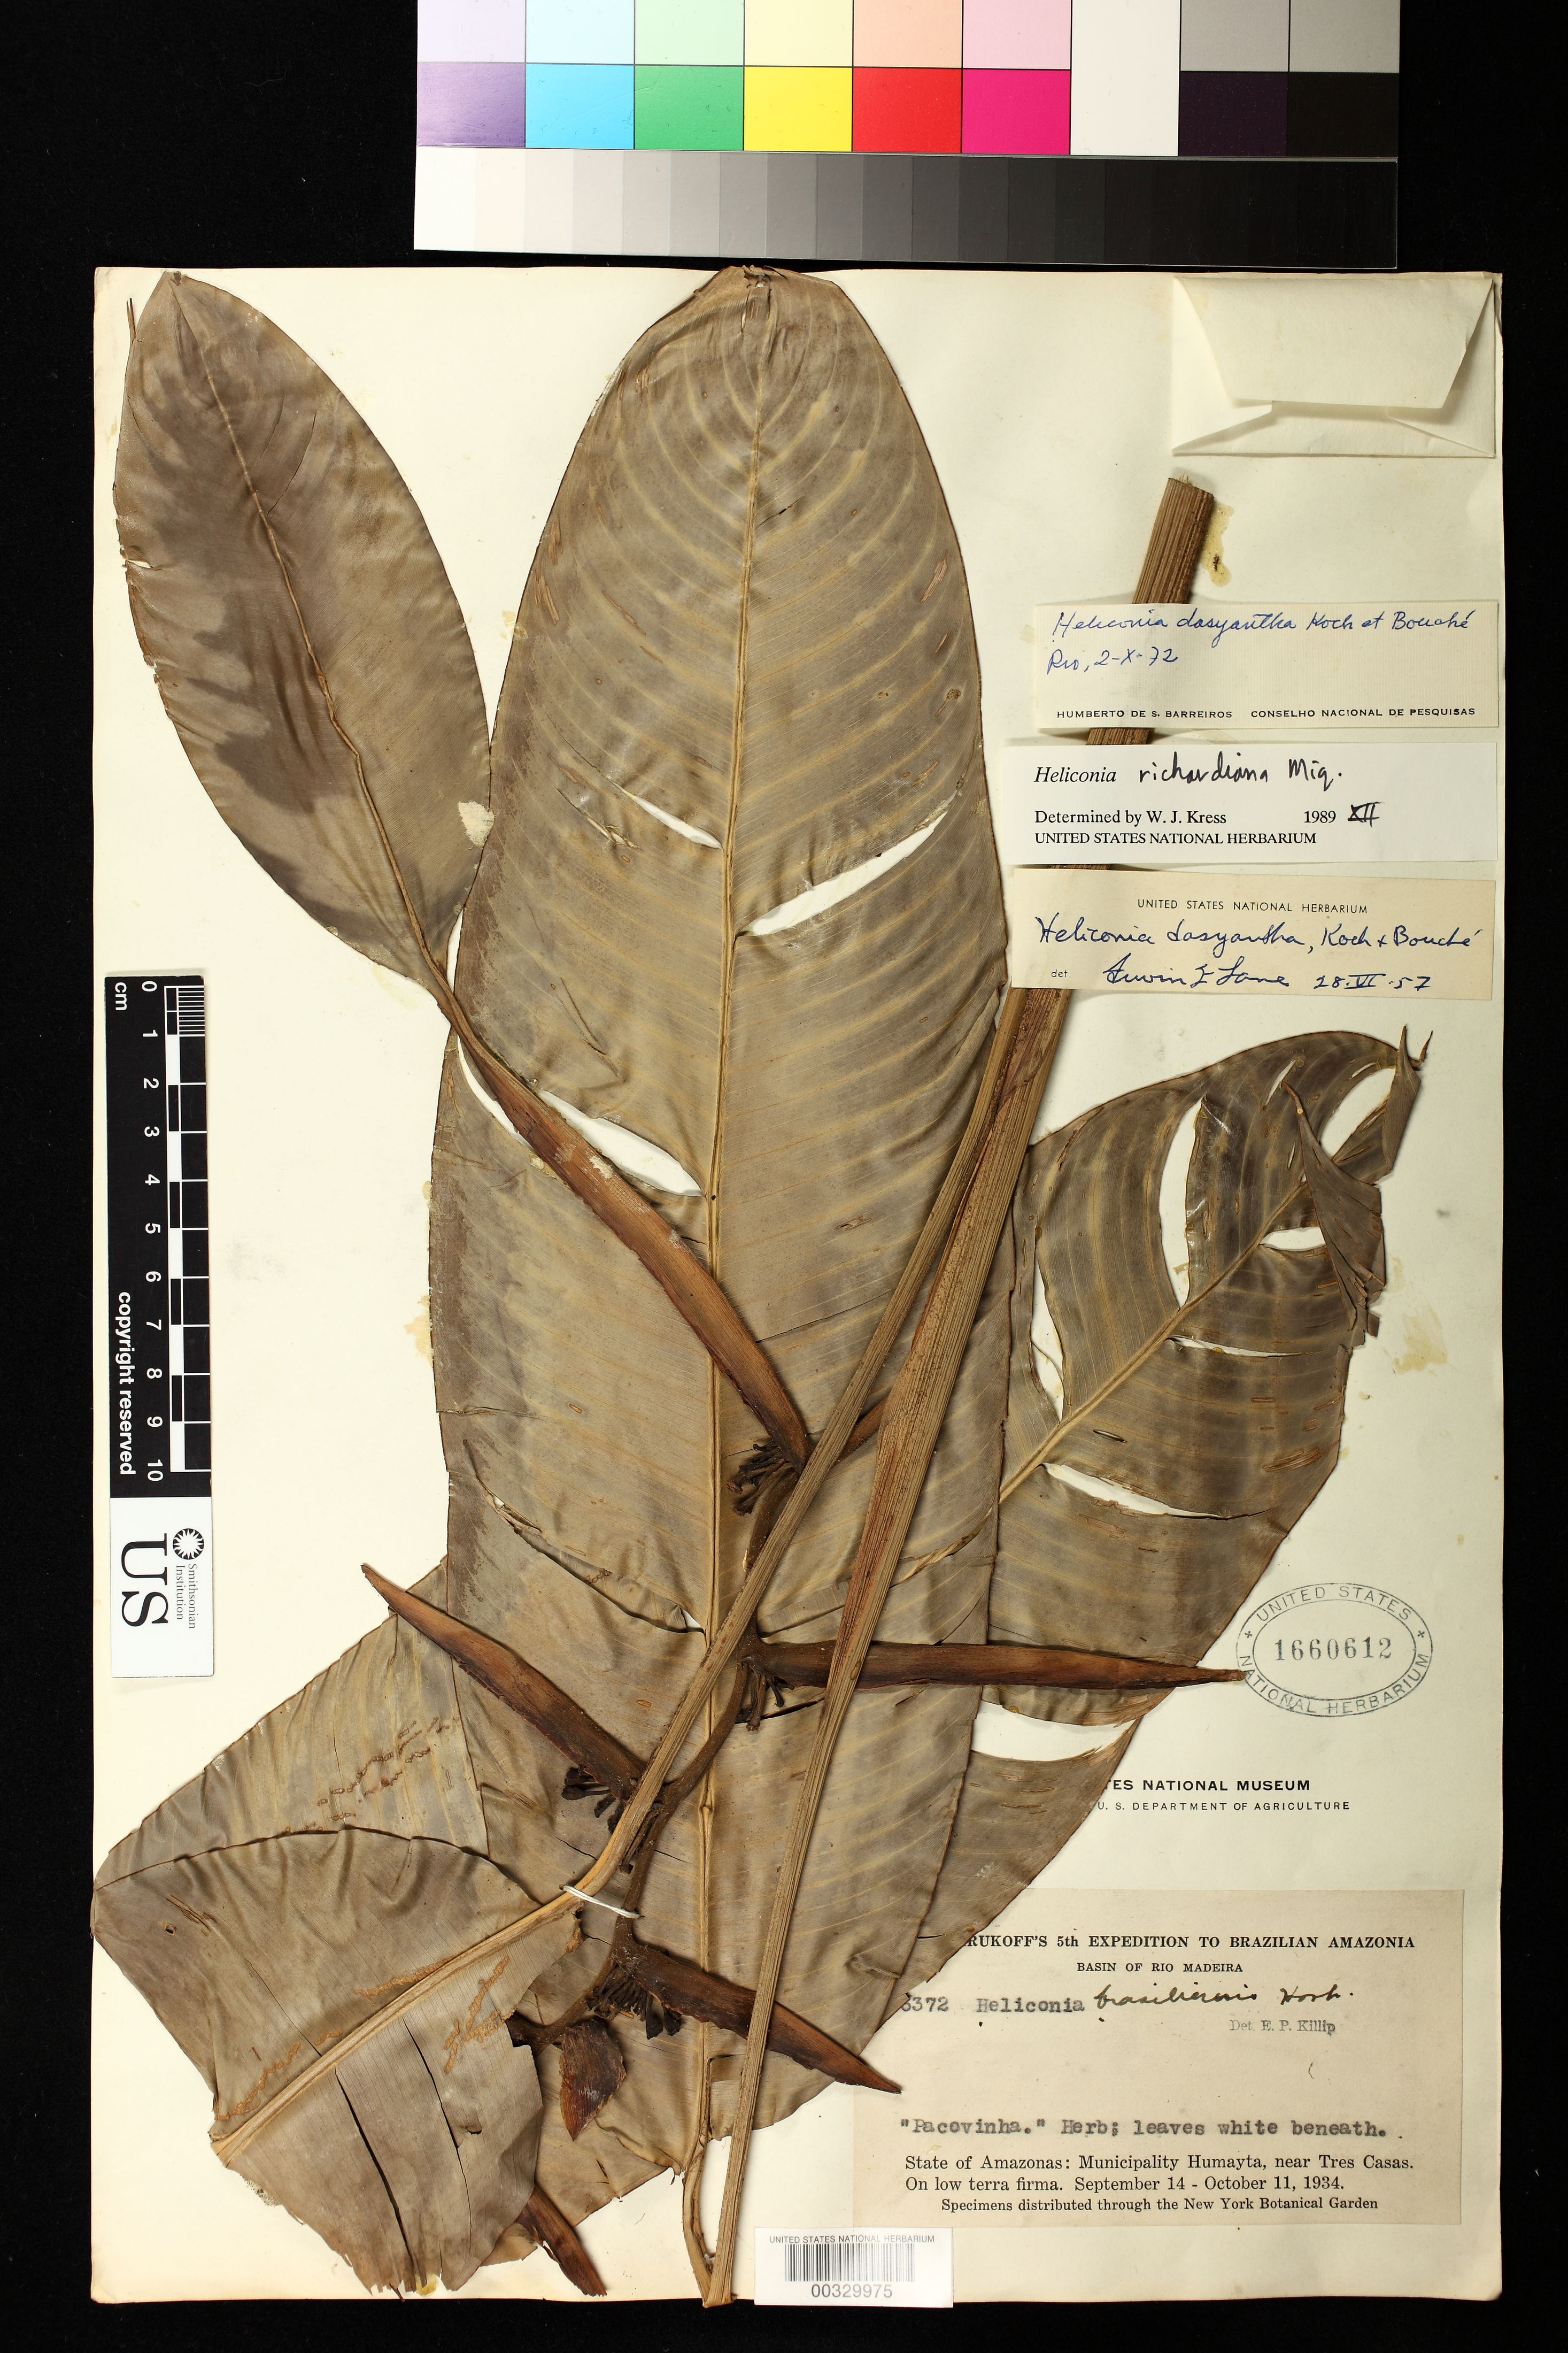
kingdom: Plantae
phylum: Tracheophyta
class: Liliopsida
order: Zingiberales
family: Heliconiaceae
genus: Heliconia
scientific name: Heliconia richardiana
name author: Miq.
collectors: B. A. Krukoff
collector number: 6372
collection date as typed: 14 Sep 1934 to 11 Oct 1934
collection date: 1934-09-14/1934-10-11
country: Brazil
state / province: Amazonas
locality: Basin of rio madeira, mun of humayta, near tres casas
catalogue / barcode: US 1660612